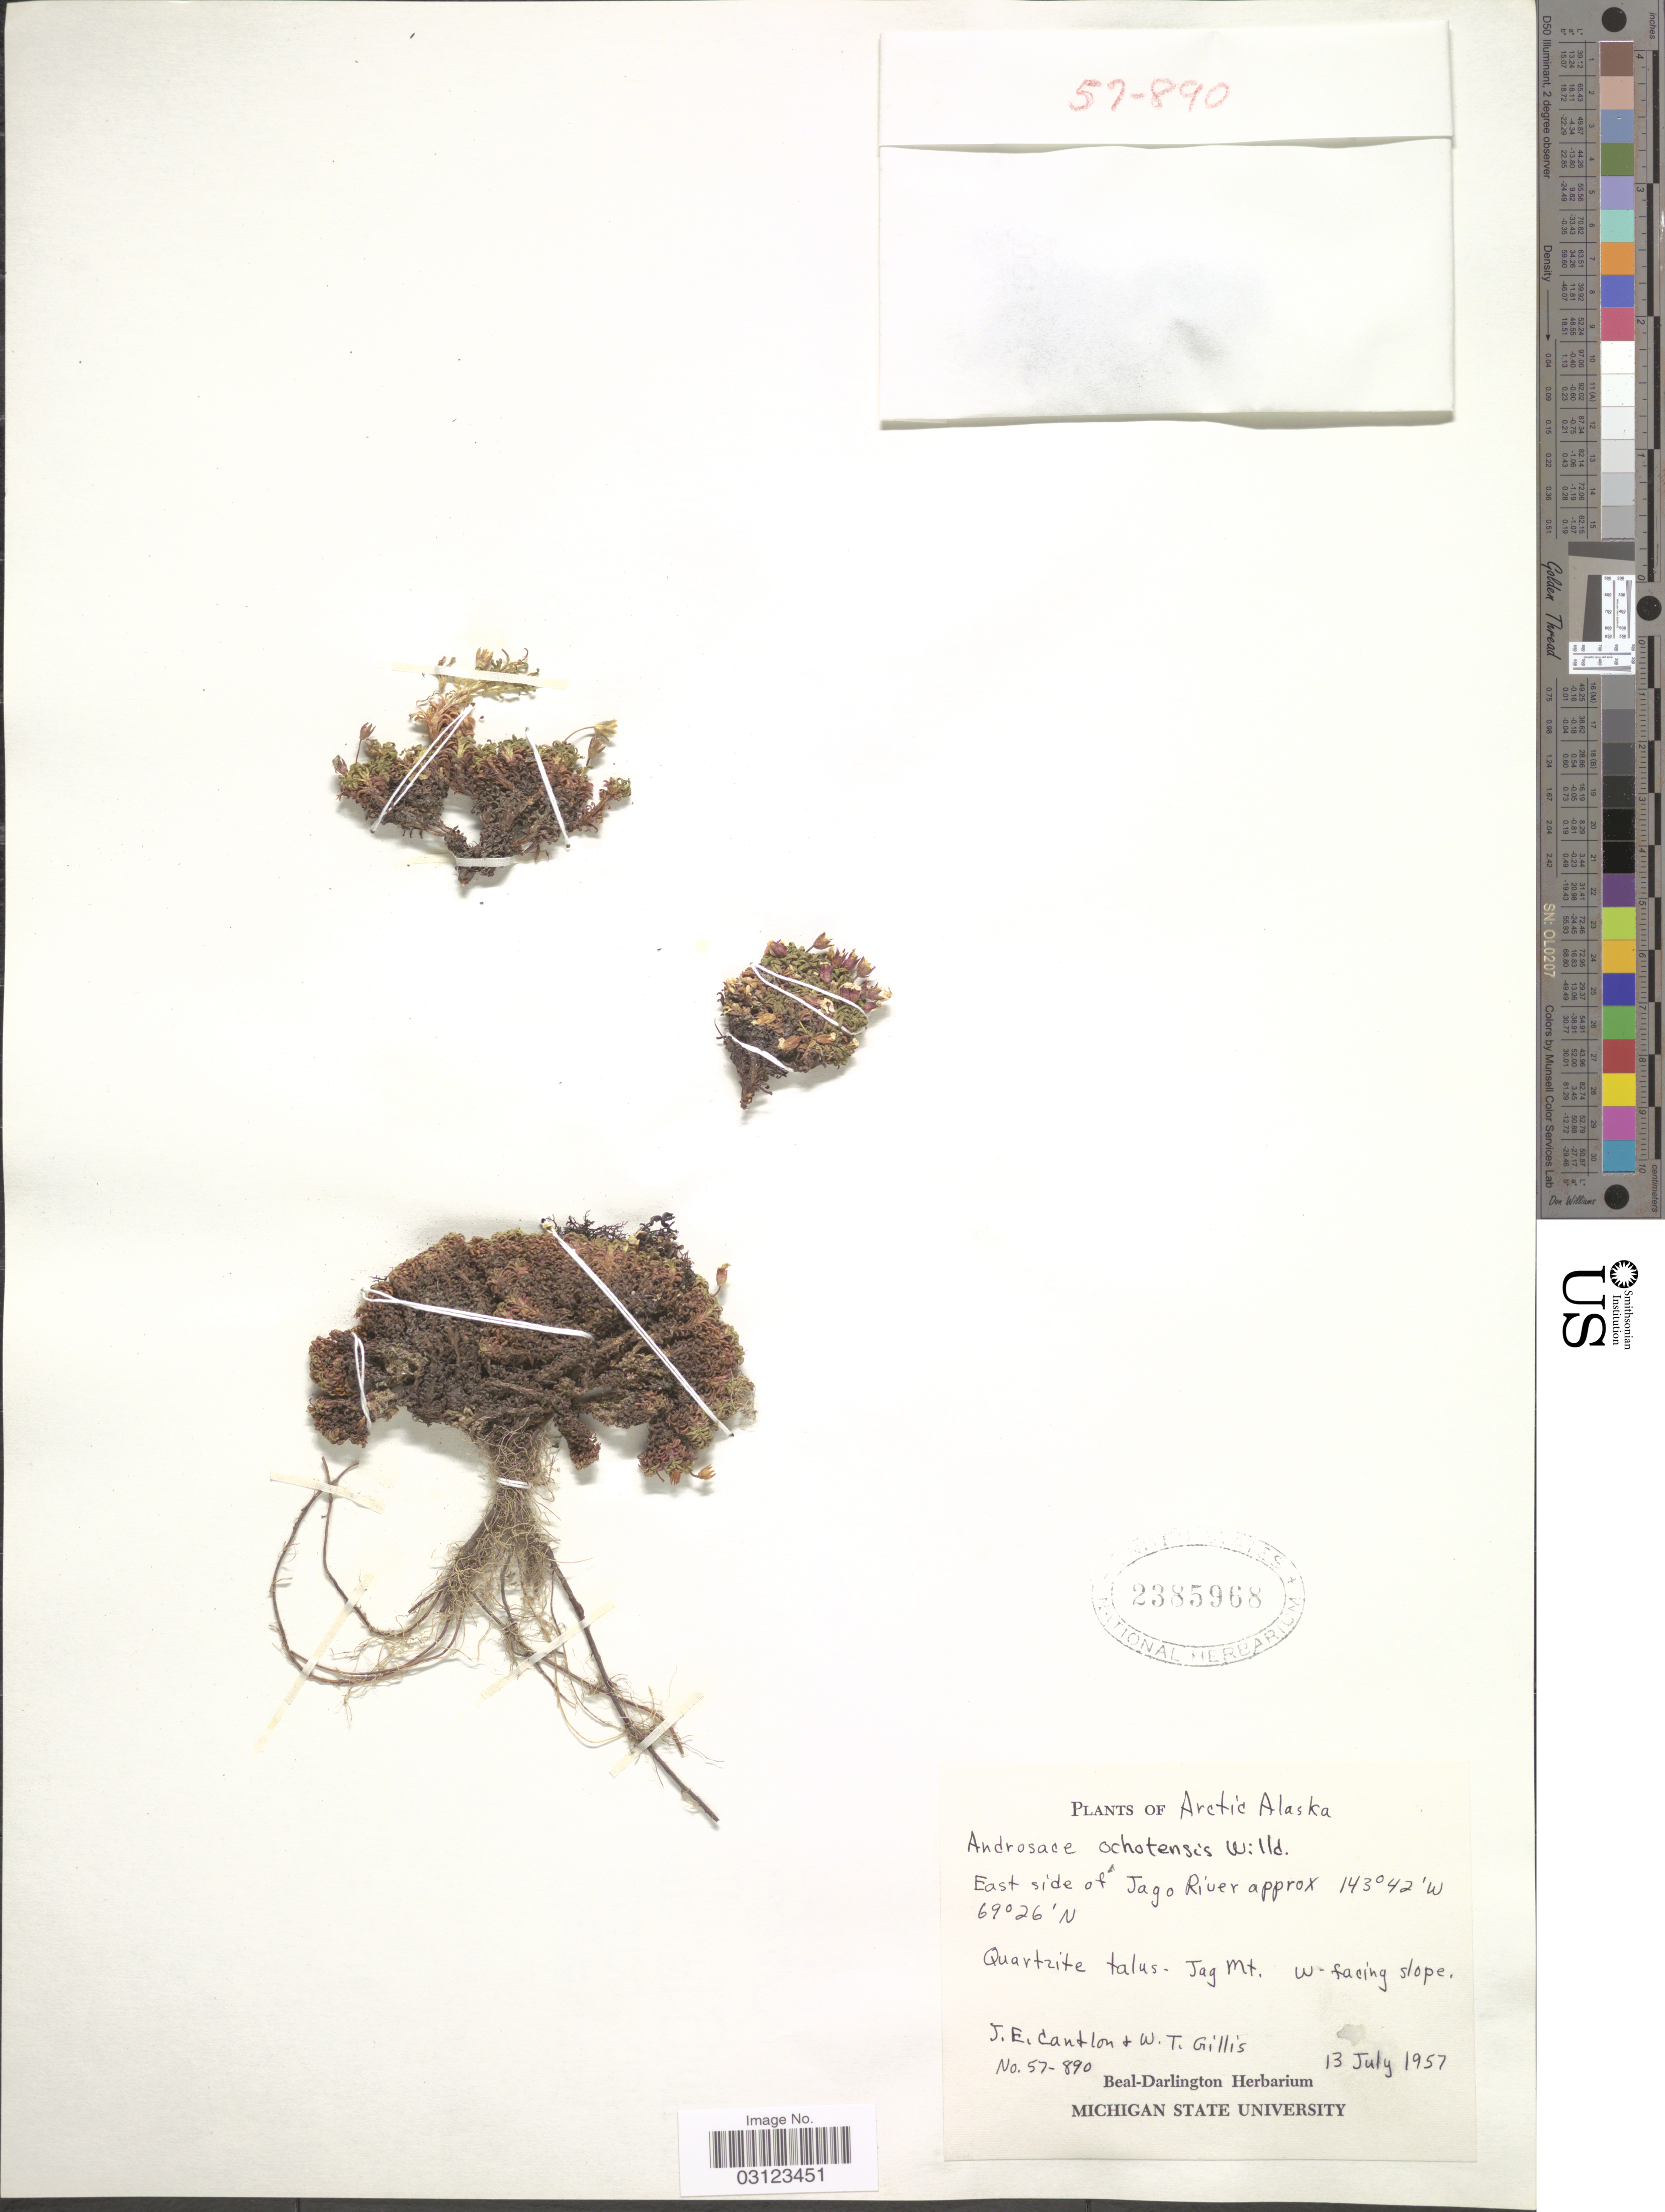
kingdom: Plantae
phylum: Tracheophyta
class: Magnoliopsida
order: Ericales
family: Primulaceae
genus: Androsace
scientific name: Androsace ochotensis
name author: Roem. & Schult.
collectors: J. Cantlon & W. T. Gillis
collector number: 57-890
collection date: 1957-07-13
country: United States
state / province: Alaska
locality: Arctic Alaska. East side of Jago River. Jag Mt. W-facing slope.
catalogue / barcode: US 2385968